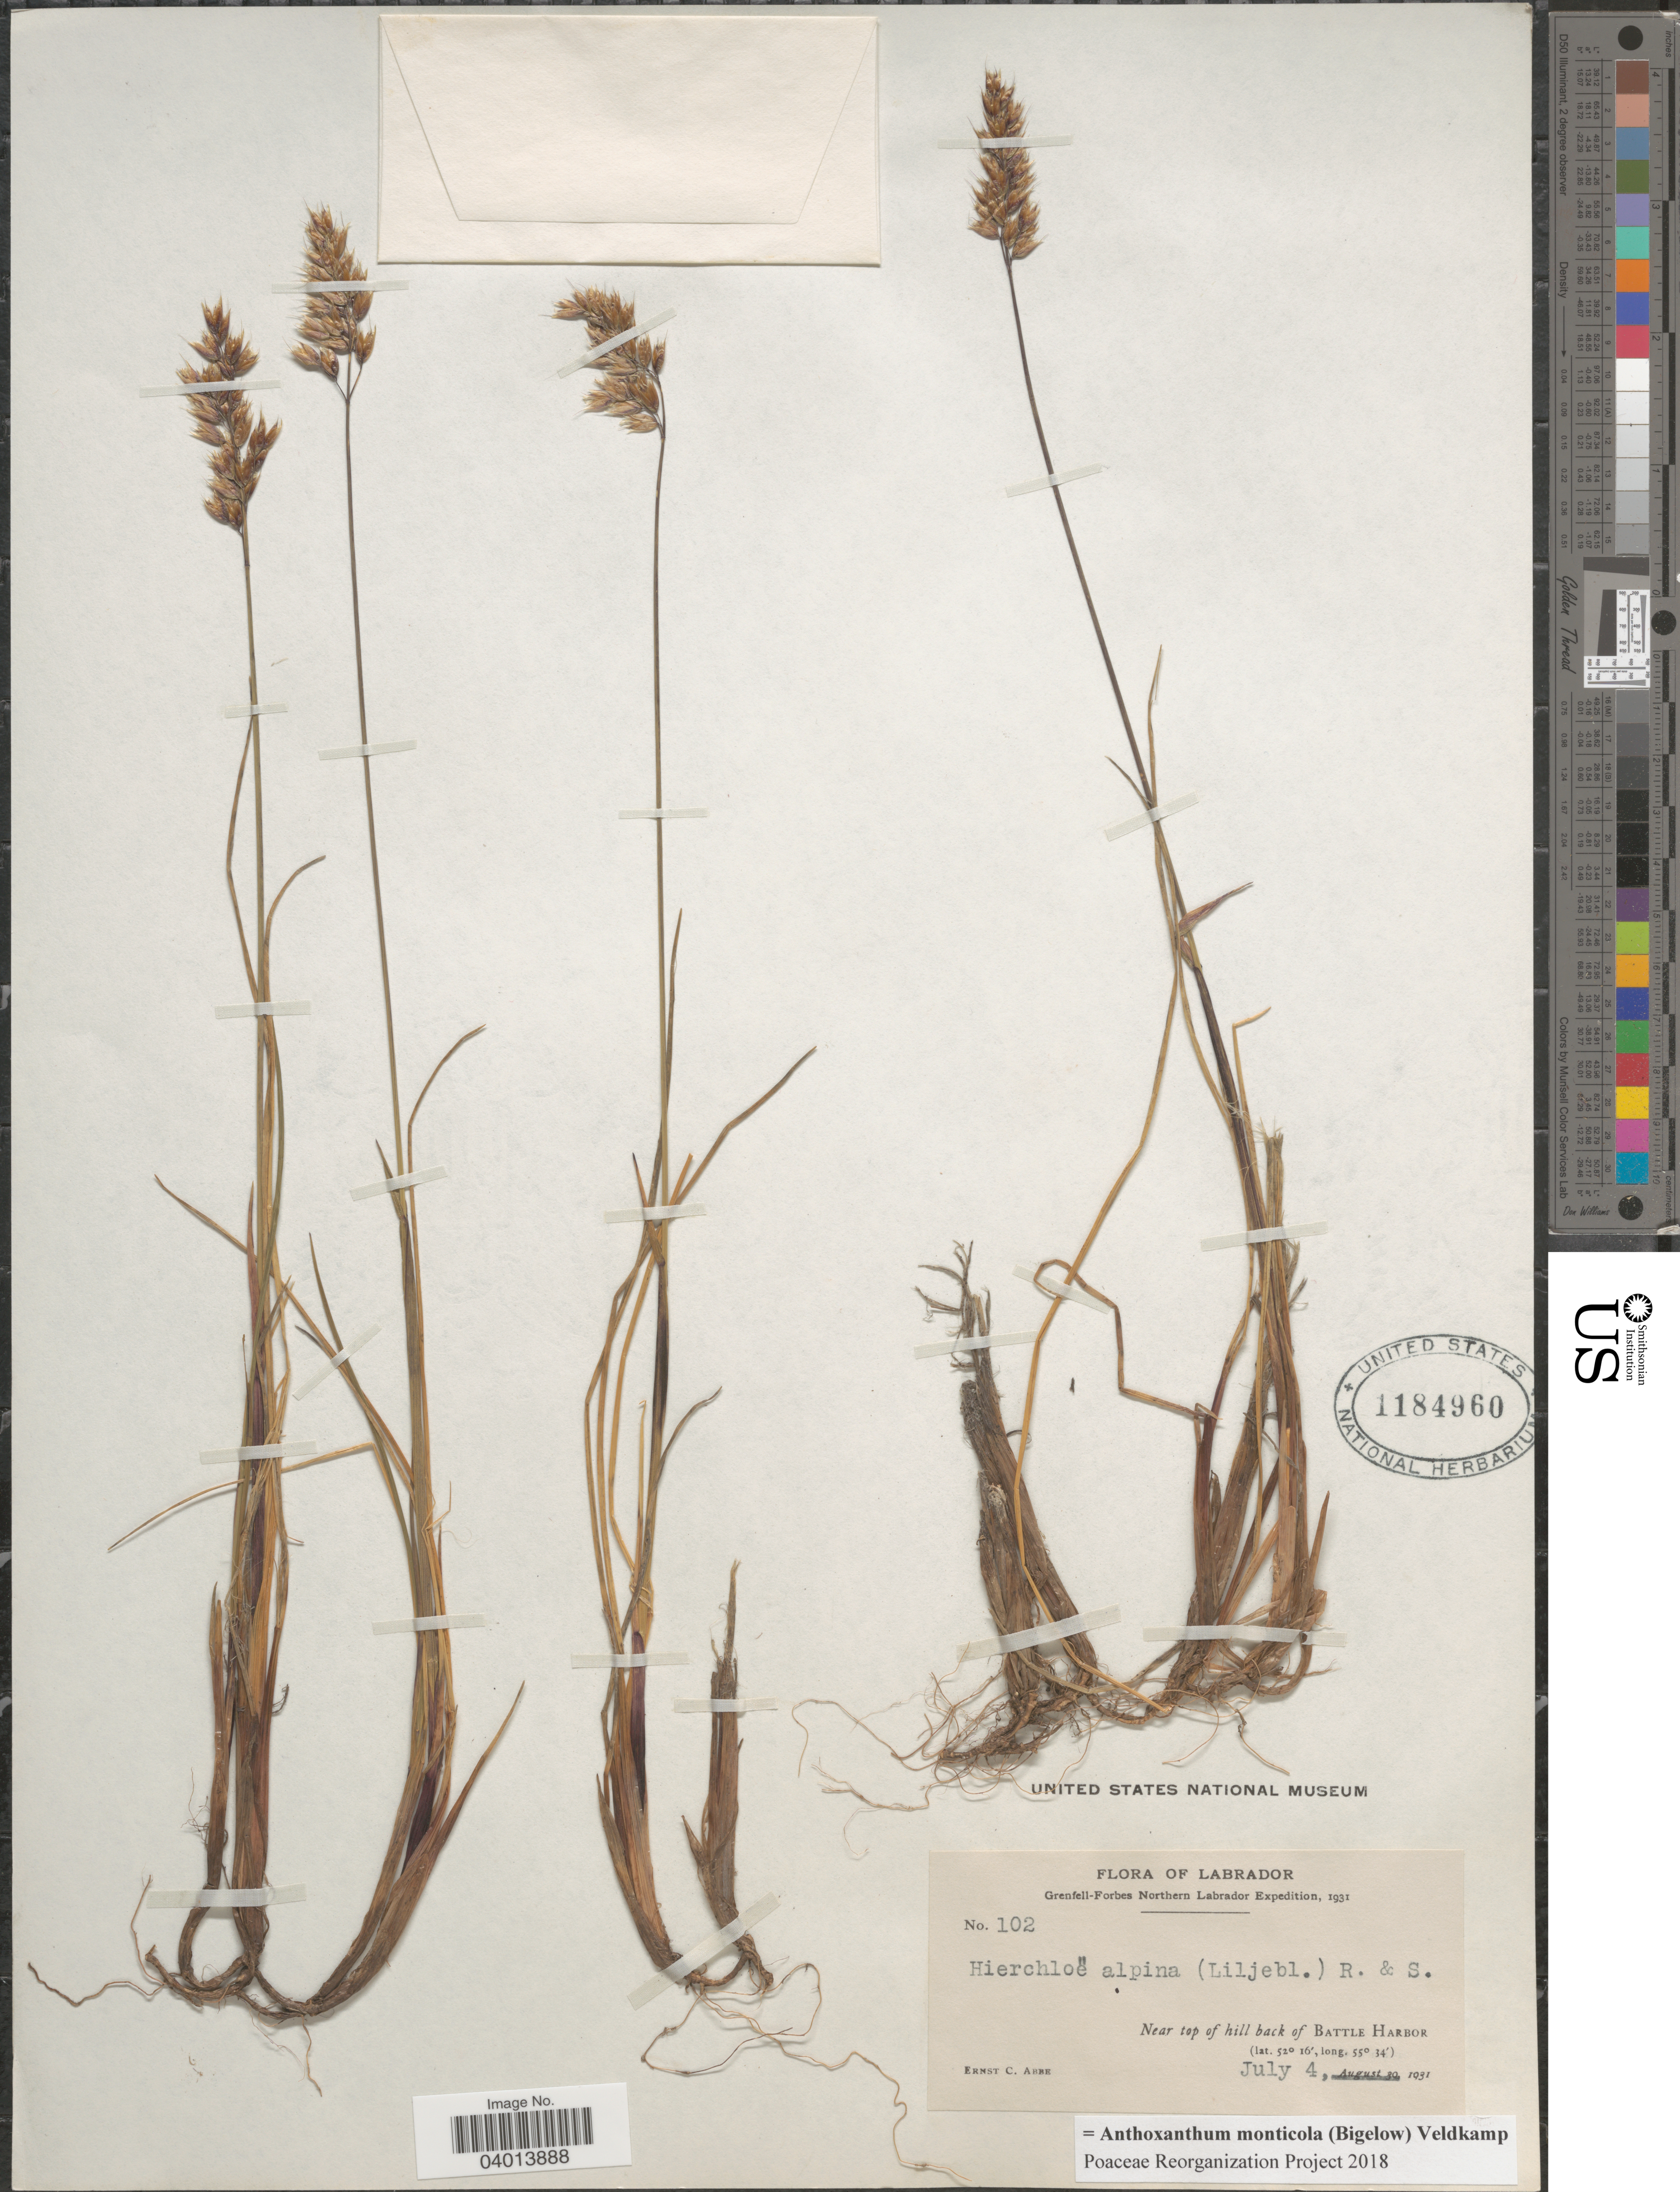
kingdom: Plantae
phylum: Tracheophyta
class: Liliopsida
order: Poales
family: Poaceae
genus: Anthoxanthum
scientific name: Anthoxanthum monticola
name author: (Bigelow) Veldkamp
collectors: E. C. Abbe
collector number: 102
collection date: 1931-07-04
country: Canada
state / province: Newfoundland and Labrador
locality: Labrador. Near top of hill back of Battle Harbor.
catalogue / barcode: US 1184960